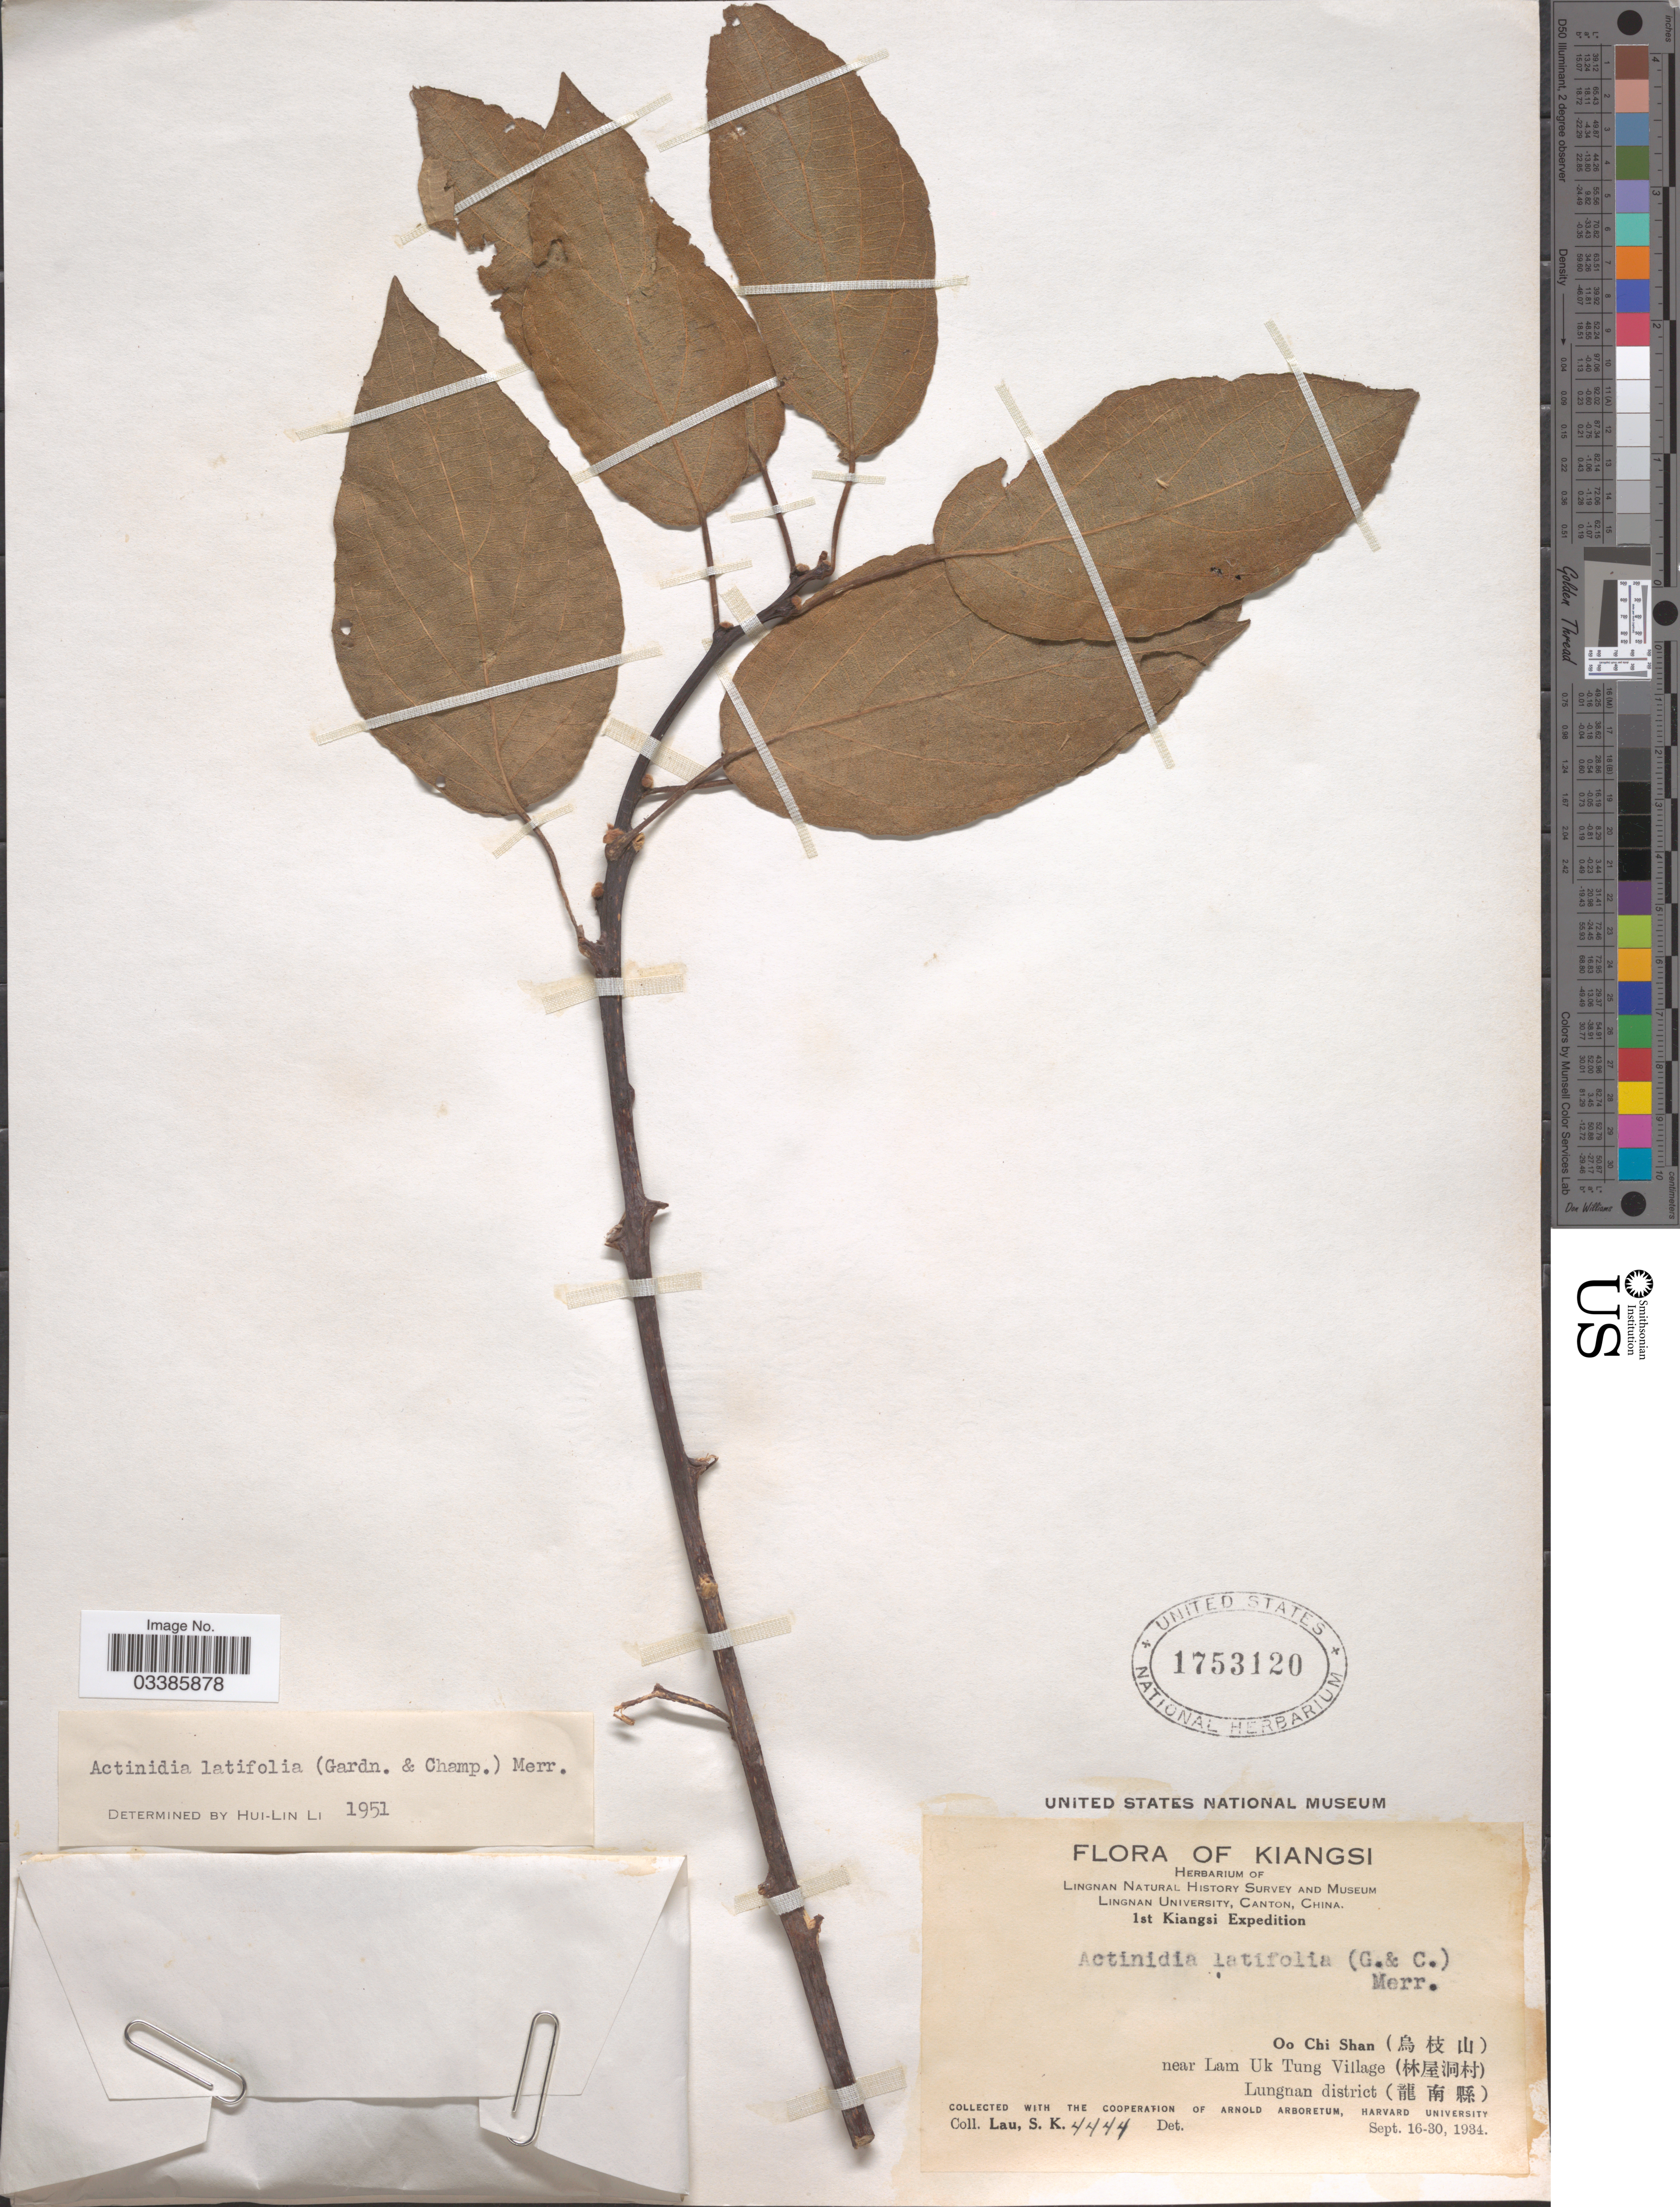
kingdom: Plantae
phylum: Tracheophyta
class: Magnoliopsida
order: Ericales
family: Actinidiaceae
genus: Actinidia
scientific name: Actinidia latifolia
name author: (Gardner & Champ.) Merr.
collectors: S. K. Lau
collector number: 4444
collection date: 1934-09-16/1934-09-30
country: China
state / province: Jiangxi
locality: Kiangsi. Oo Chi Shan (X) near Lam Uk Tung Village (X). Lungnan district (X).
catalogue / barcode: US 1753120